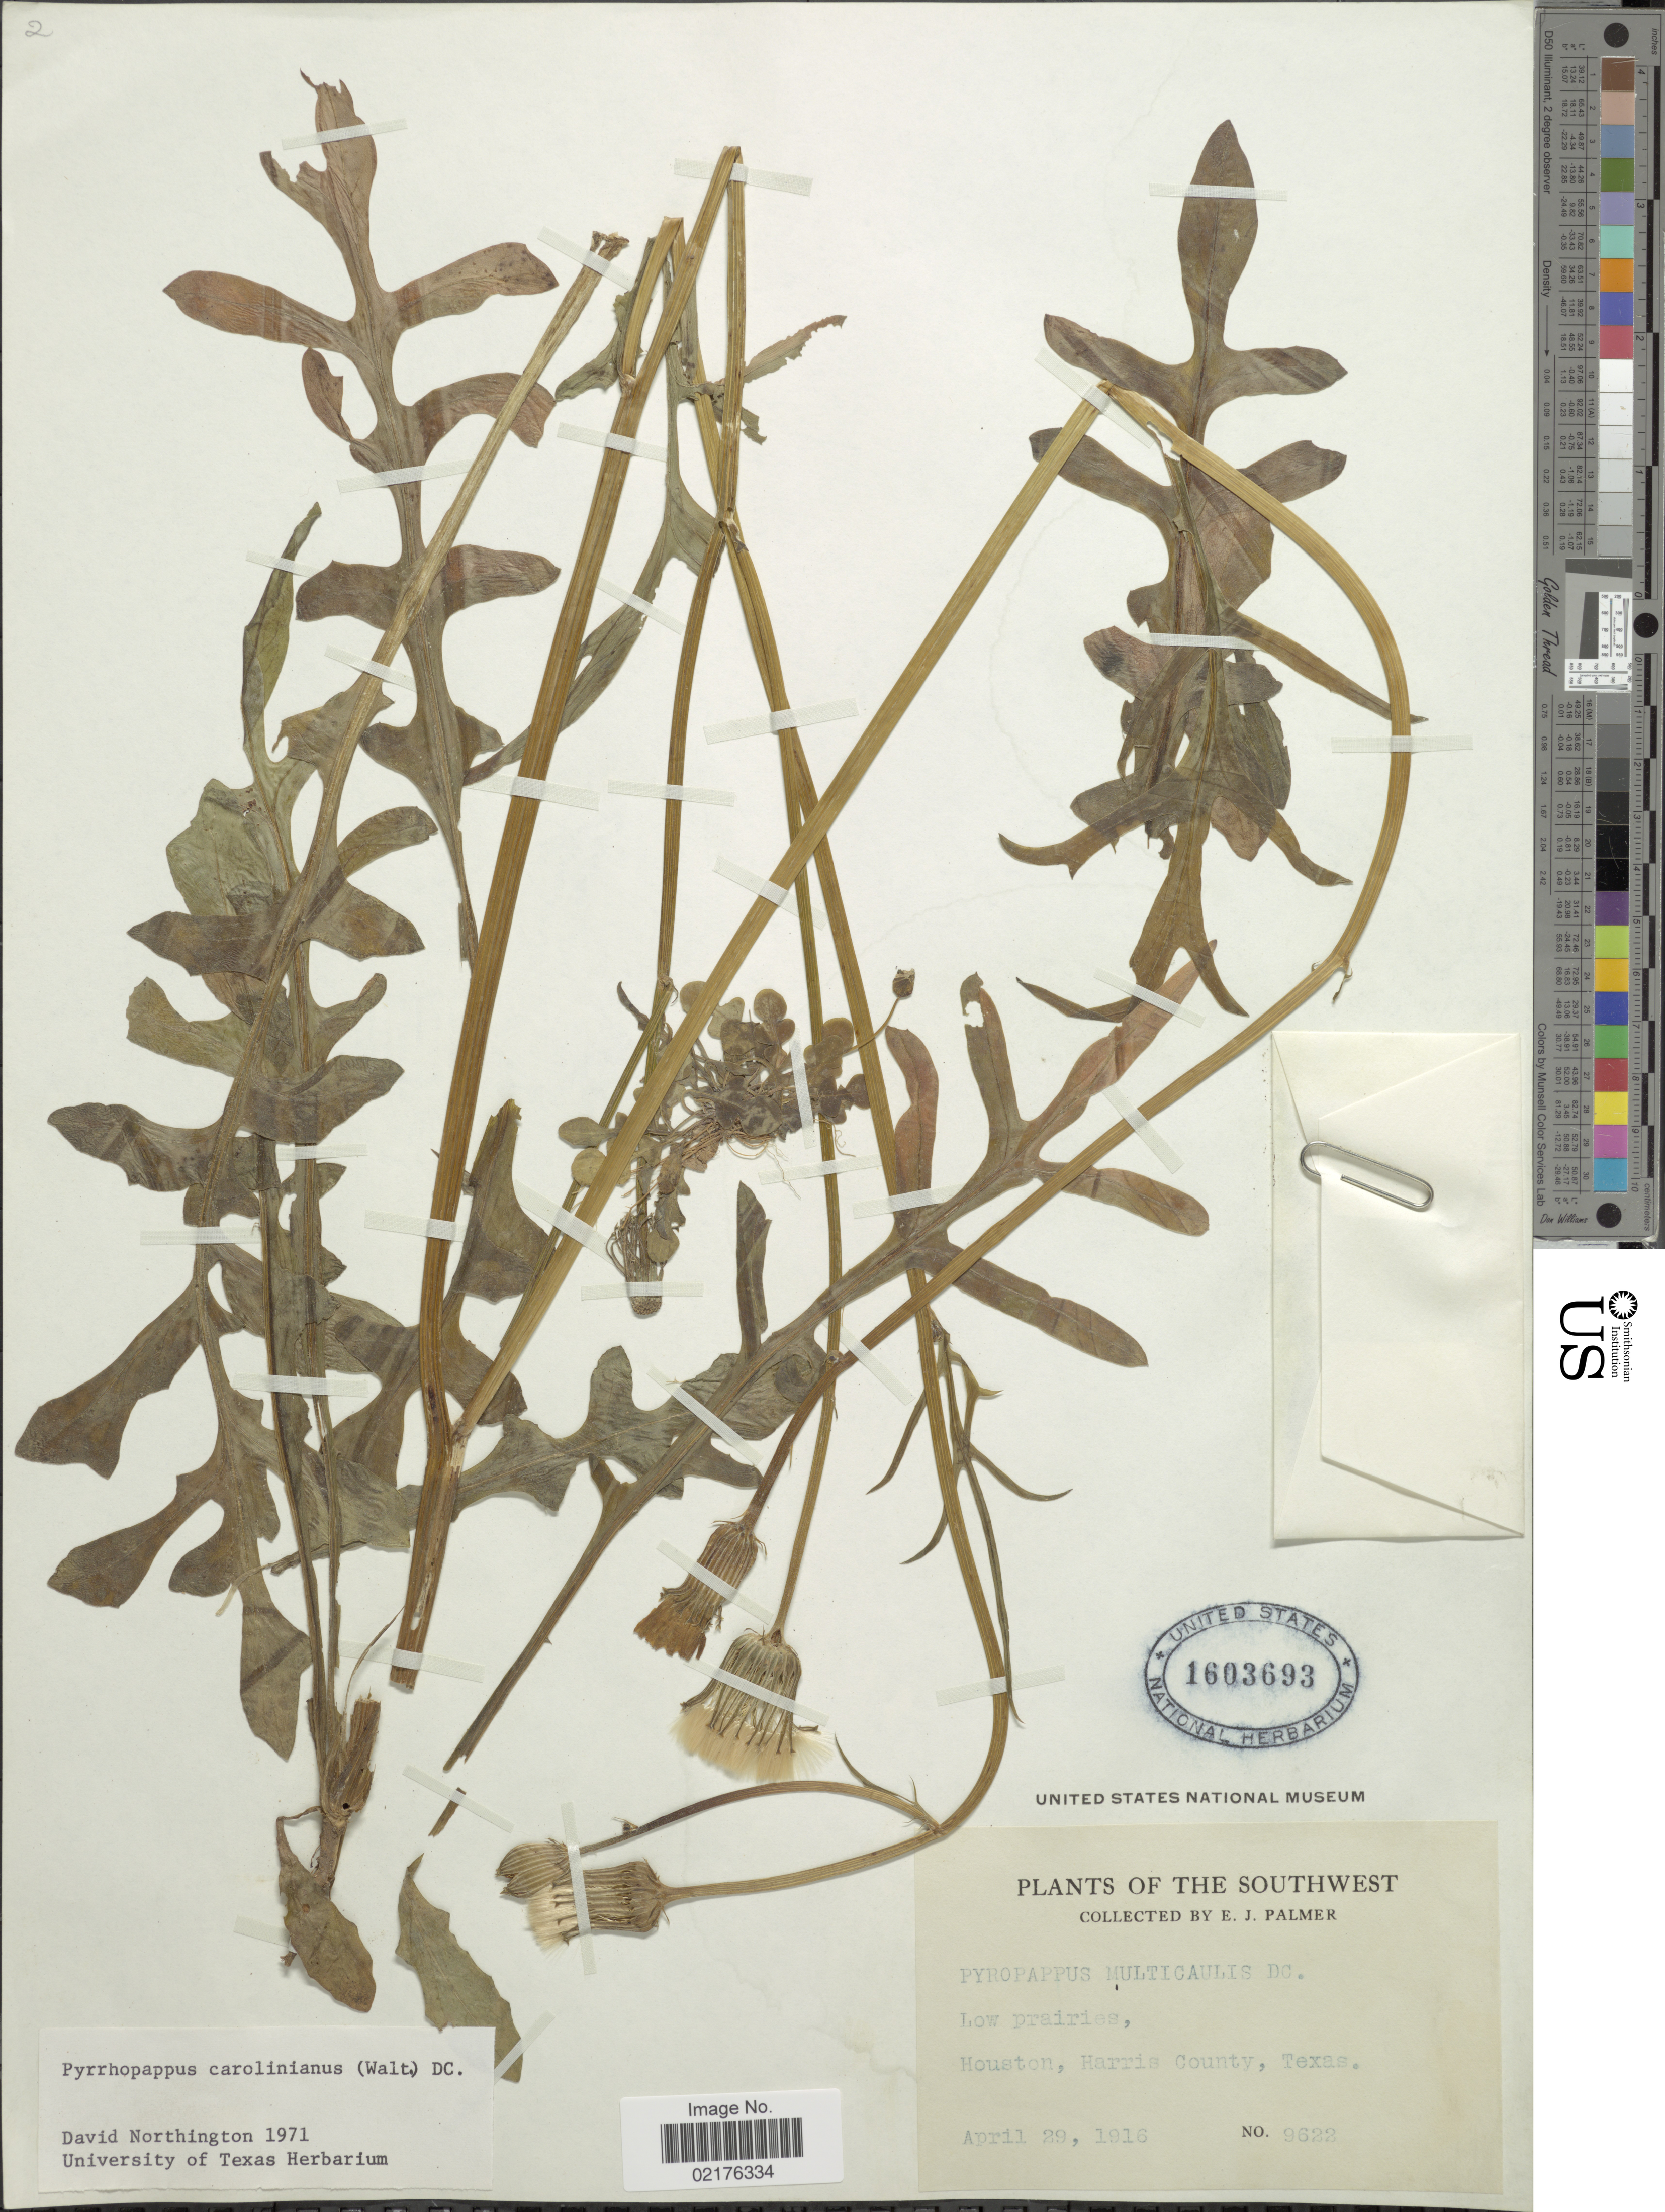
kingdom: Plantae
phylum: Tracheophyta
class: Magnoliopsida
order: Asterales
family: Asteraceae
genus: Pyrrhopappus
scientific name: Pyrrhopappus carolinianus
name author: (Walter) DC.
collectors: E. J. Palmer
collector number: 9622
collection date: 1916-04-29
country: United States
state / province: Texas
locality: The Southwest, Houston, Harris County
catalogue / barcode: US 1603693